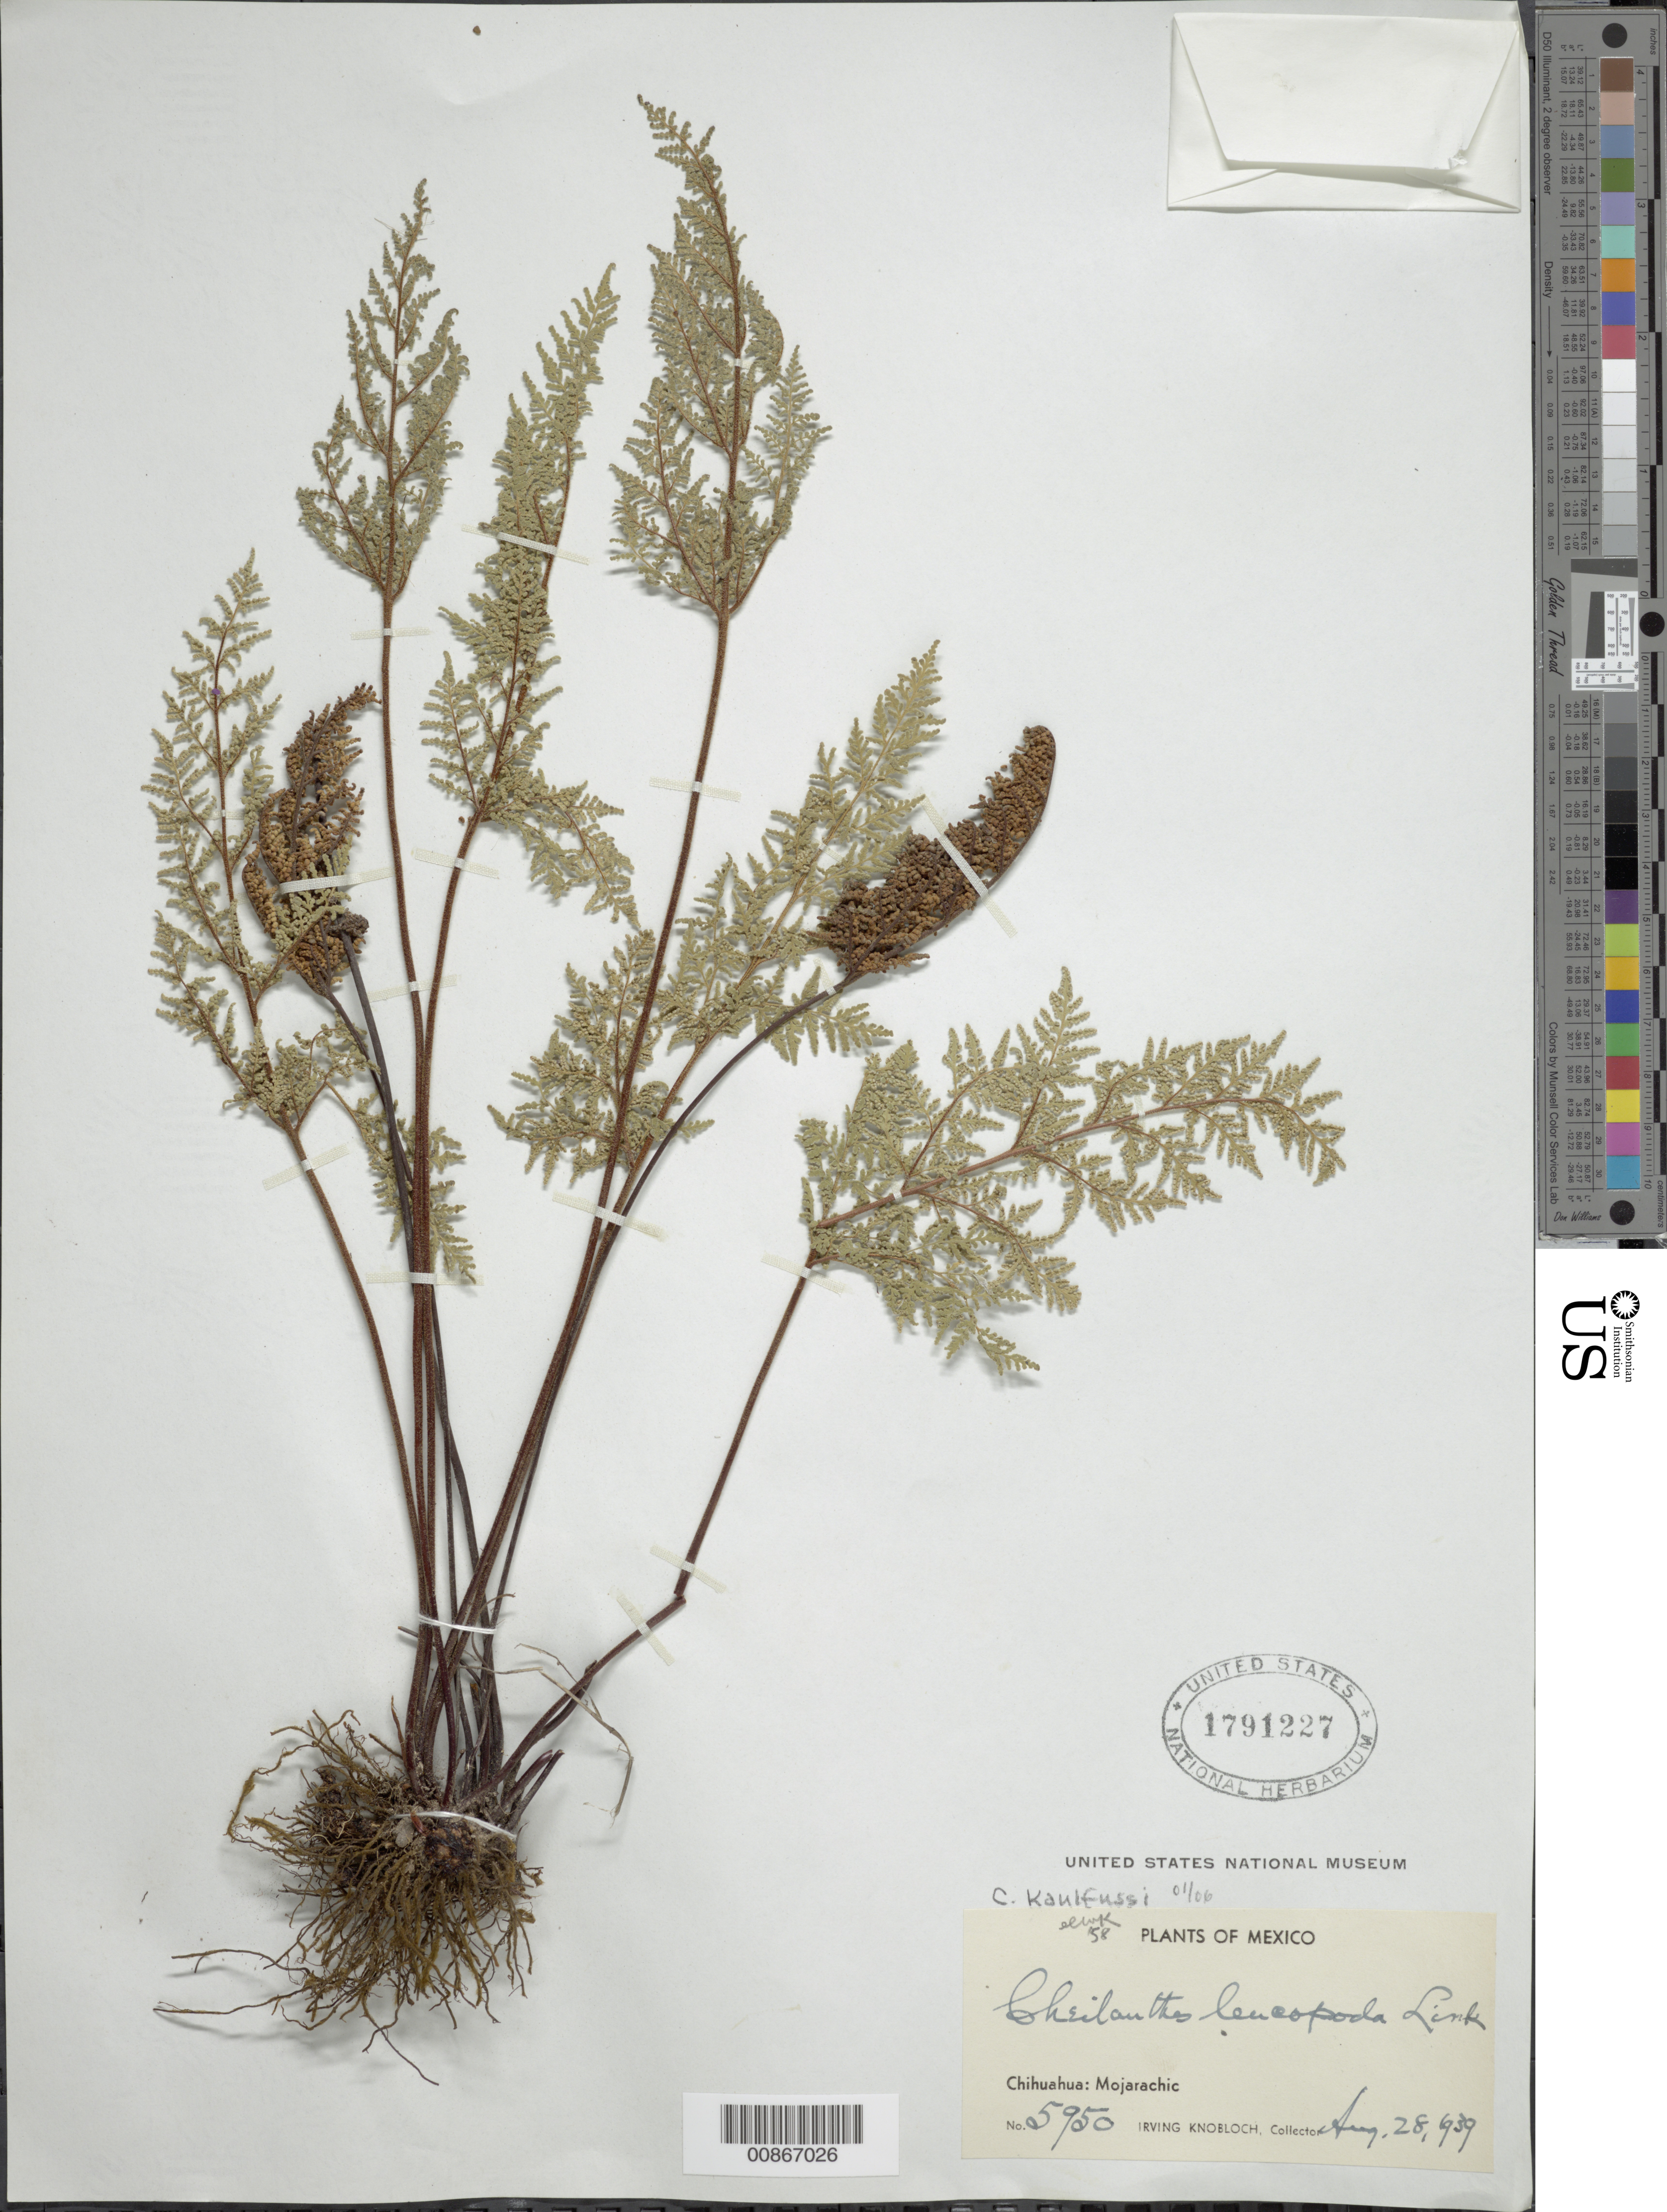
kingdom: Plantae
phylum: Tracheophyta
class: Polypodiopsida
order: Polypodiales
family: Pteridaceae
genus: Gaga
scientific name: Gaga kaulfussii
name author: (Kunze) Fay W. Li & Windham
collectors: I. W. Knobloch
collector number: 5950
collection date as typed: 28 Aug 1939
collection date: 1939-08-28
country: Mexico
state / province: Chihuahua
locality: Mojarachic, Chihuahua.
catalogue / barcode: US 1791227